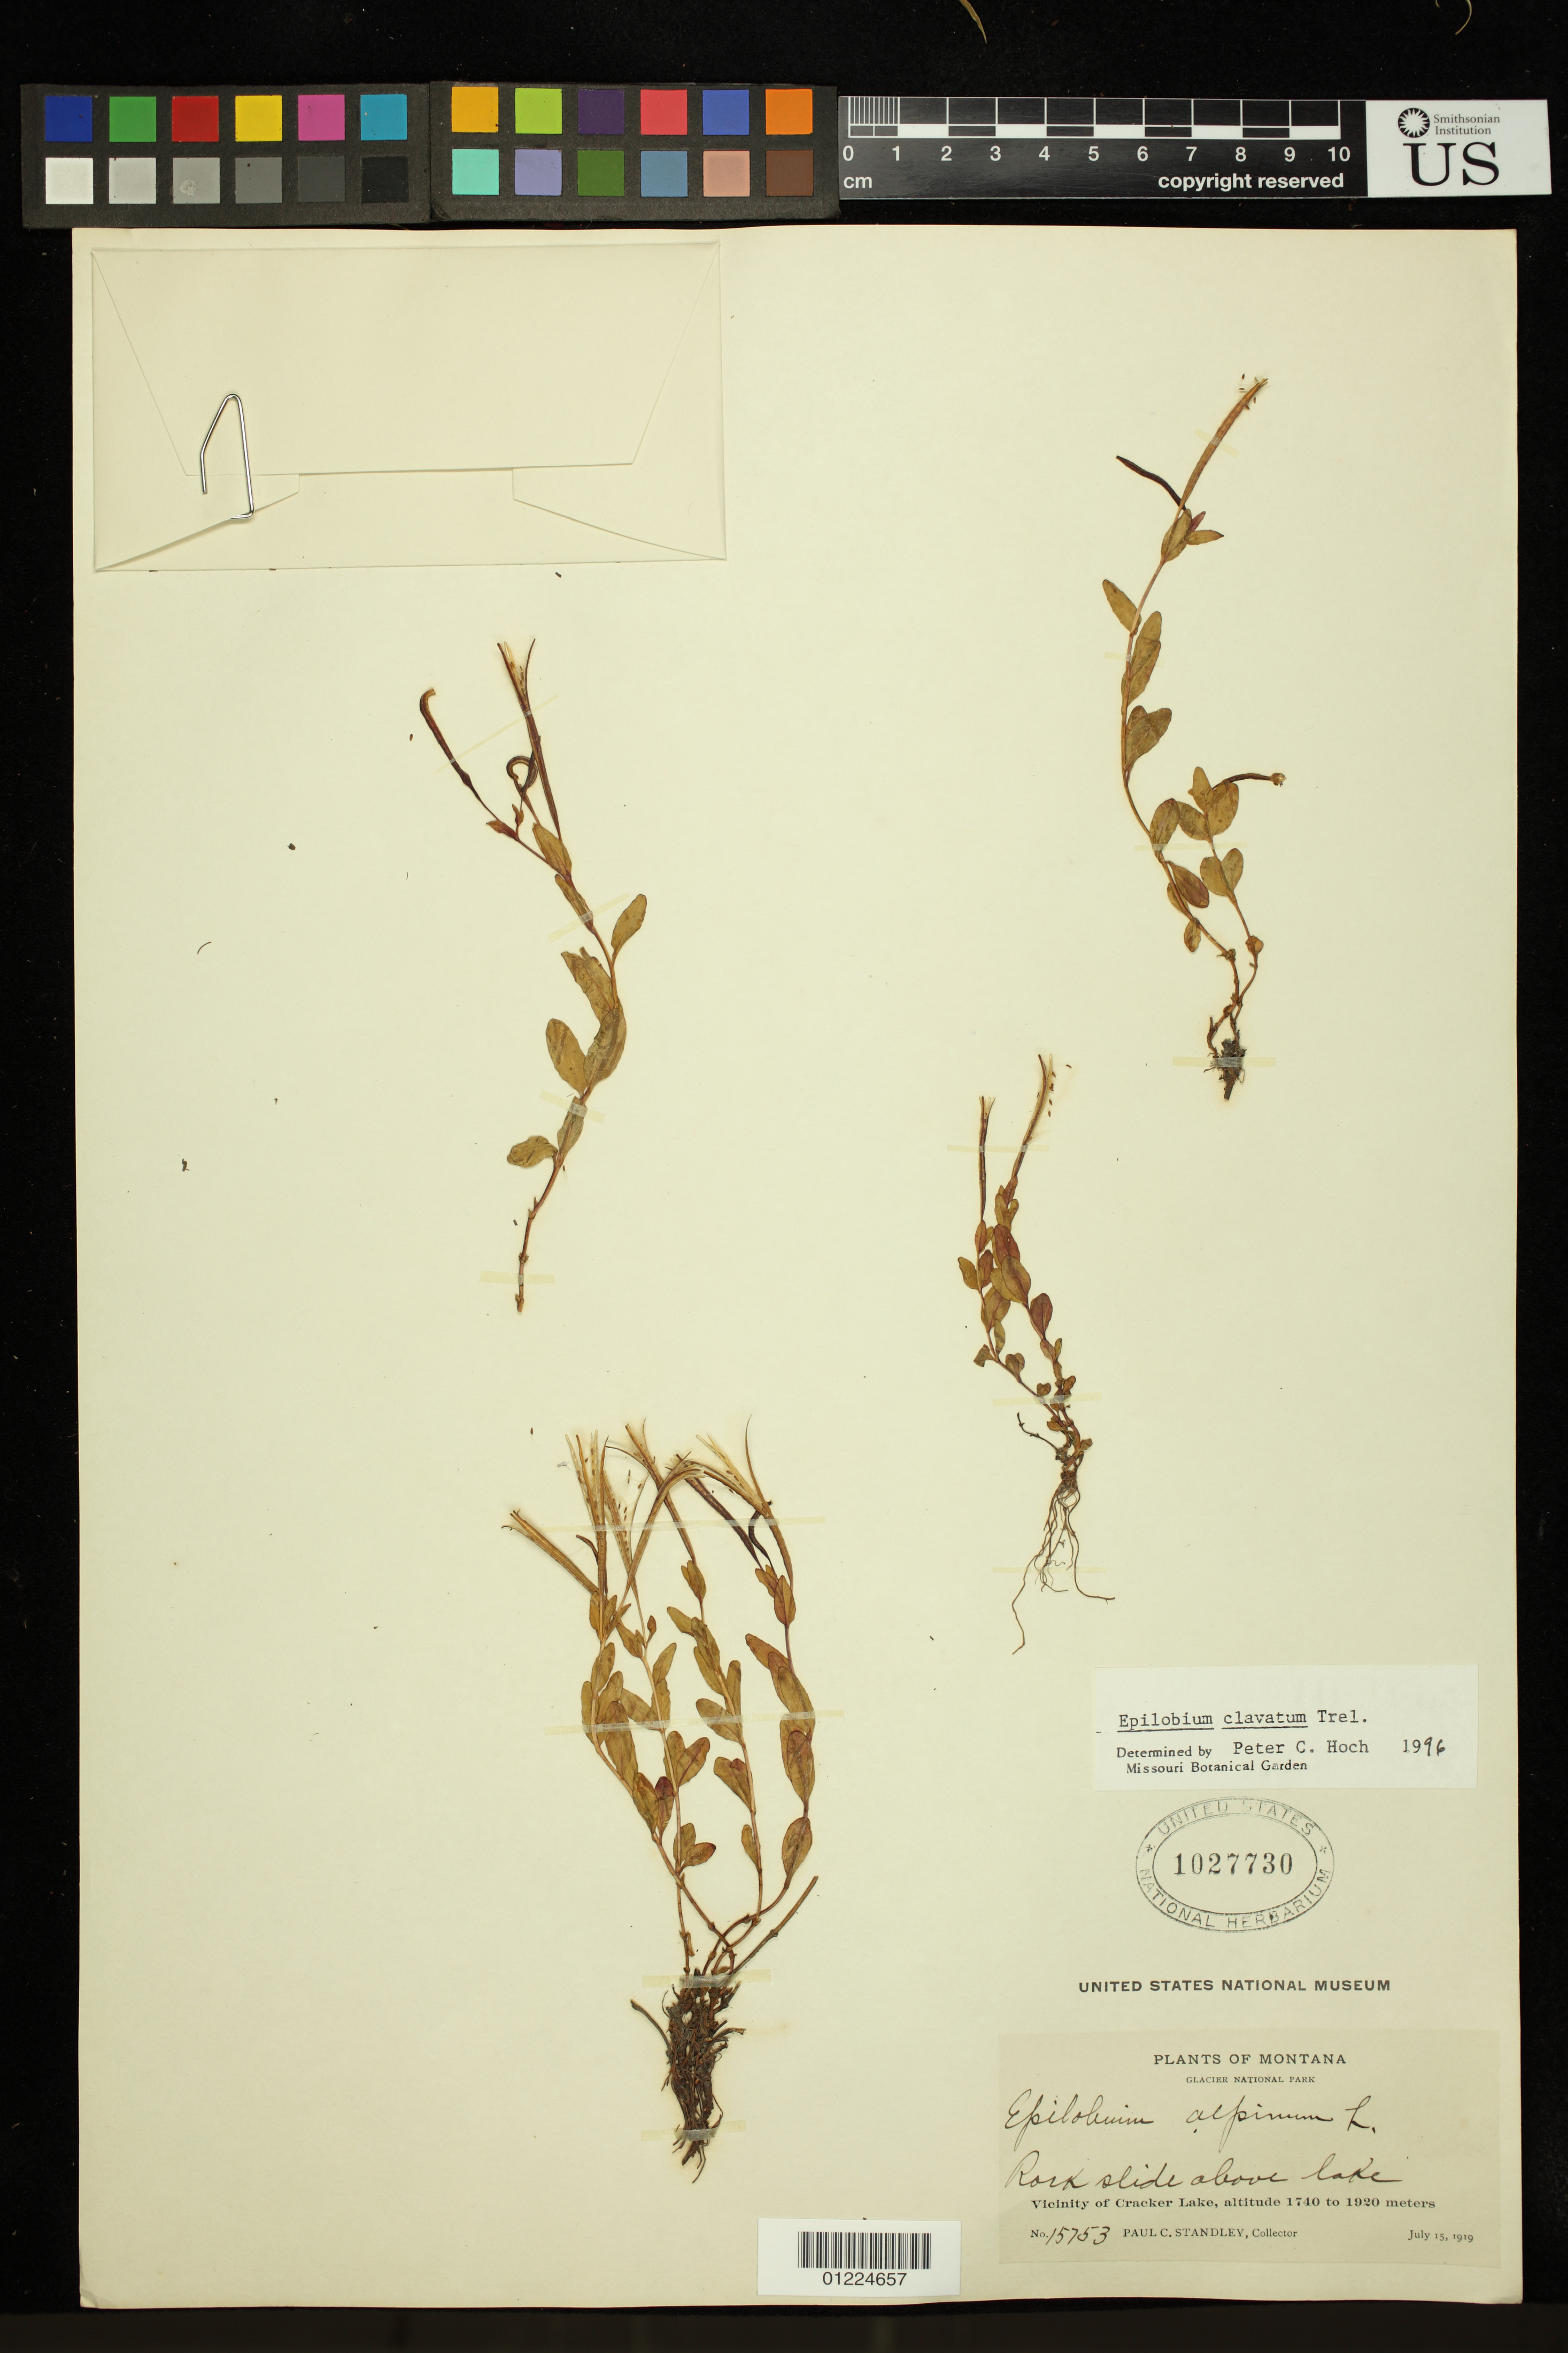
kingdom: Plantae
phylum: Tracheophyta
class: Magnoliopsida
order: Myrtales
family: Onagraceae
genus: Epilobium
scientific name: Epilobium clavatum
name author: Hausskn.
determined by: Hoch, P. C.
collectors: P. C. Standley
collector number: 15753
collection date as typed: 15 Jul 1919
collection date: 1919-07-15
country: United States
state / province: Montana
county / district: Glacier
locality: Glacier National Park, vicinity of Cracker Lake.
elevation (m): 1740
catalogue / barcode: US 1027730